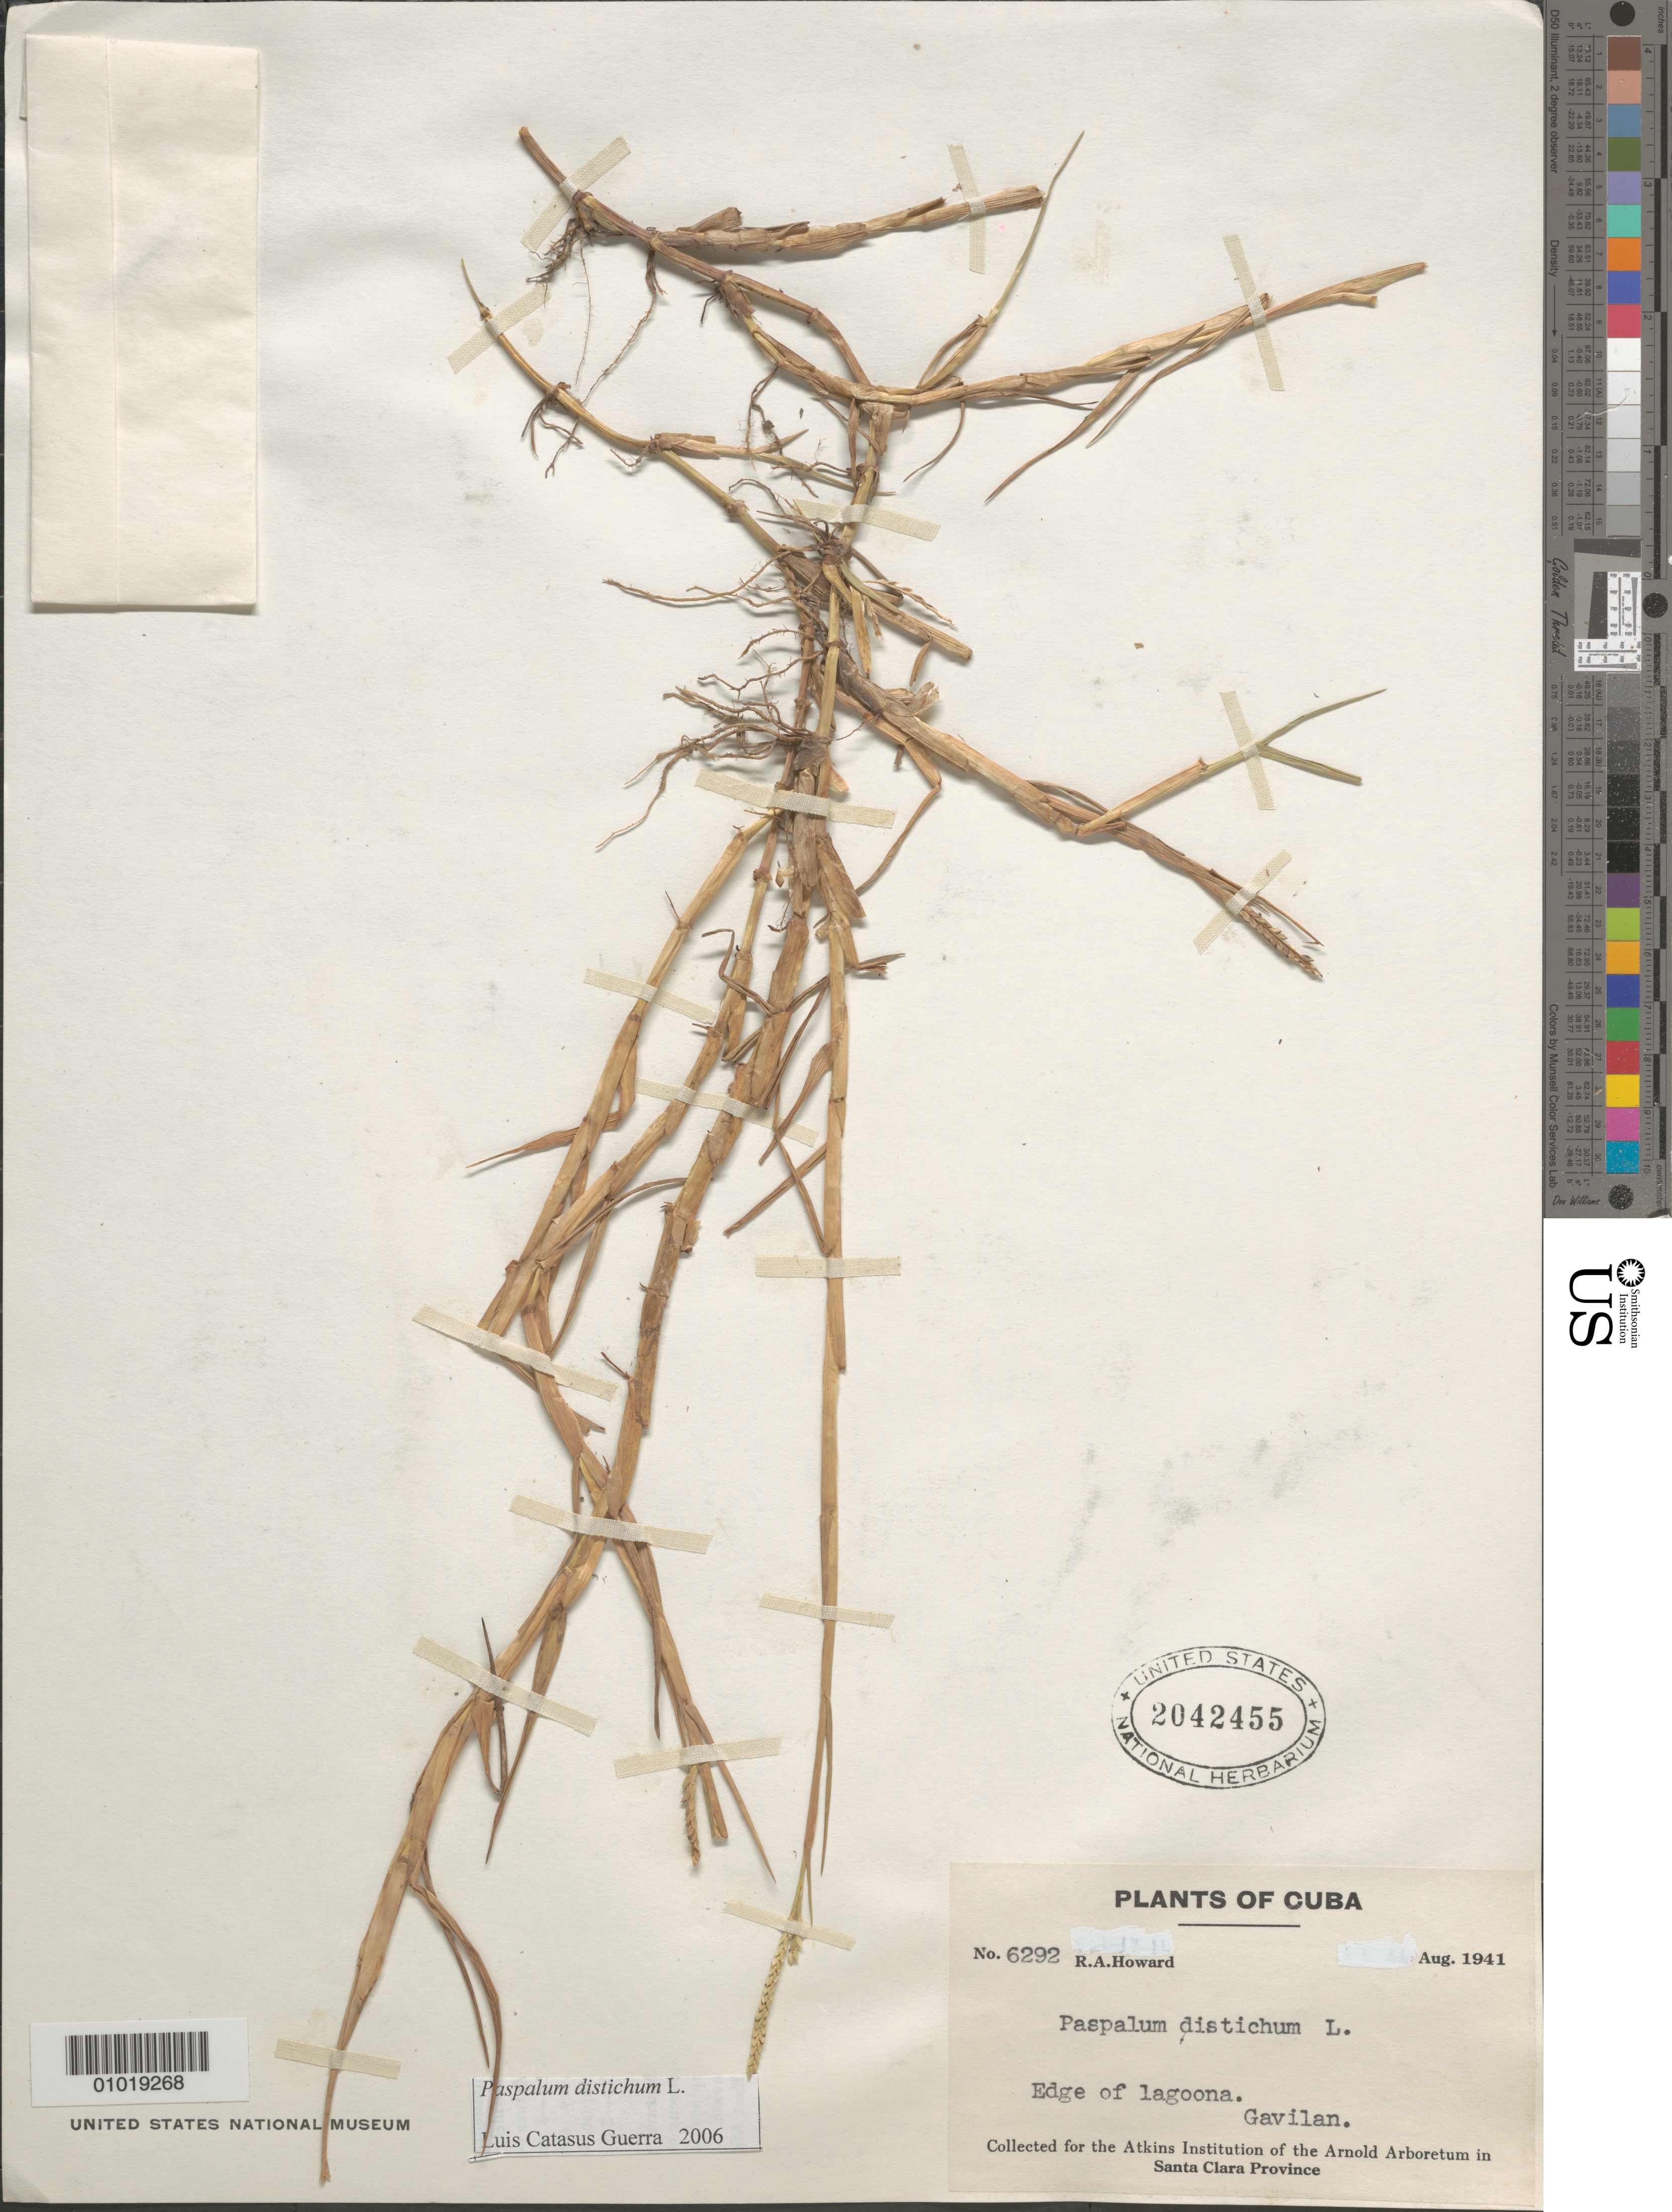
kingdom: Plantae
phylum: Tracheophyta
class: Liliopsida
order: Poales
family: Poaceae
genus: Paspalum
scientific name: Paspalum distichum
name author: L.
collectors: R. A. Howard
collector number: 6292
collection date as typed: Aug 1941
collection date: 1941-08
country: Cuba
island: Cuba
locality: Gavilan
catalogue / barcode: US 2042455